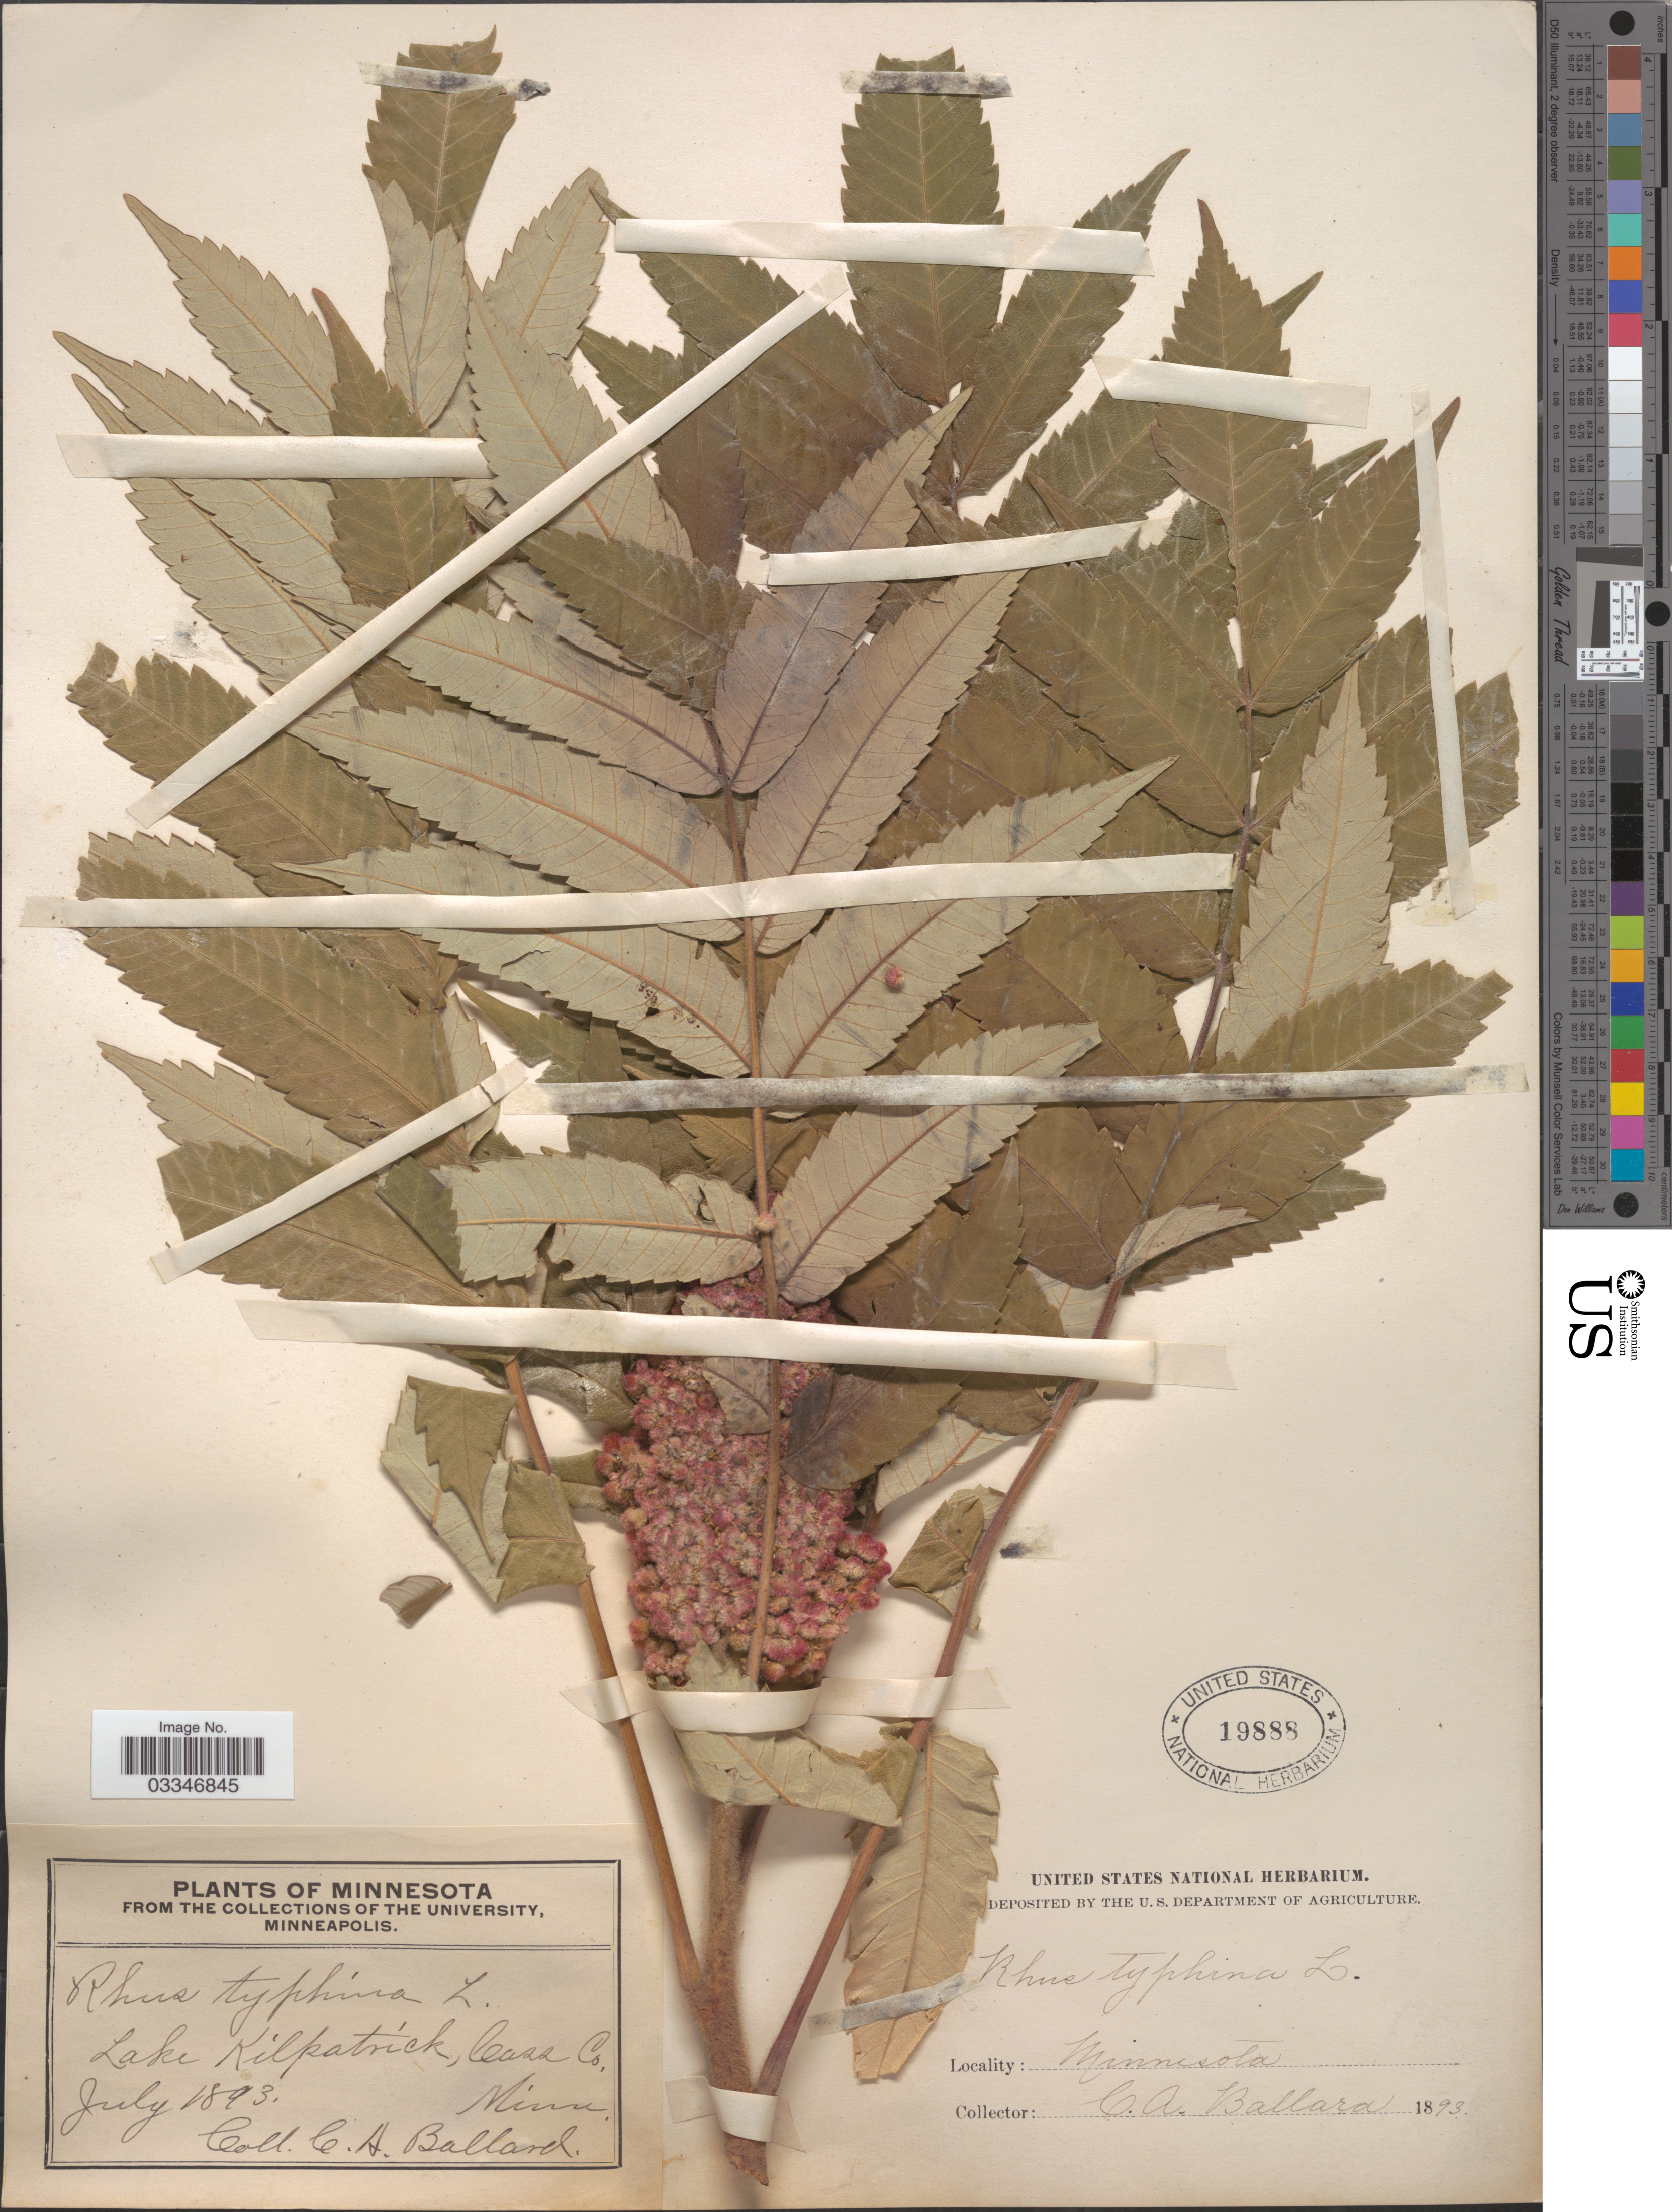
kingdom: Plantae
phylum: Tracheophyta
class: Magnoliopsida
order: Sapindales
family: Anacardiaceae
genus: Rhus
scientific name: Rhus typhina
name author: L.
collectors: C. A. Ballard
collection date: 1893-07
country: United States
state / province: Minnesota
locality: Lake Kilpatrick, Cass. Co.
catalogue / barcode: US 19888